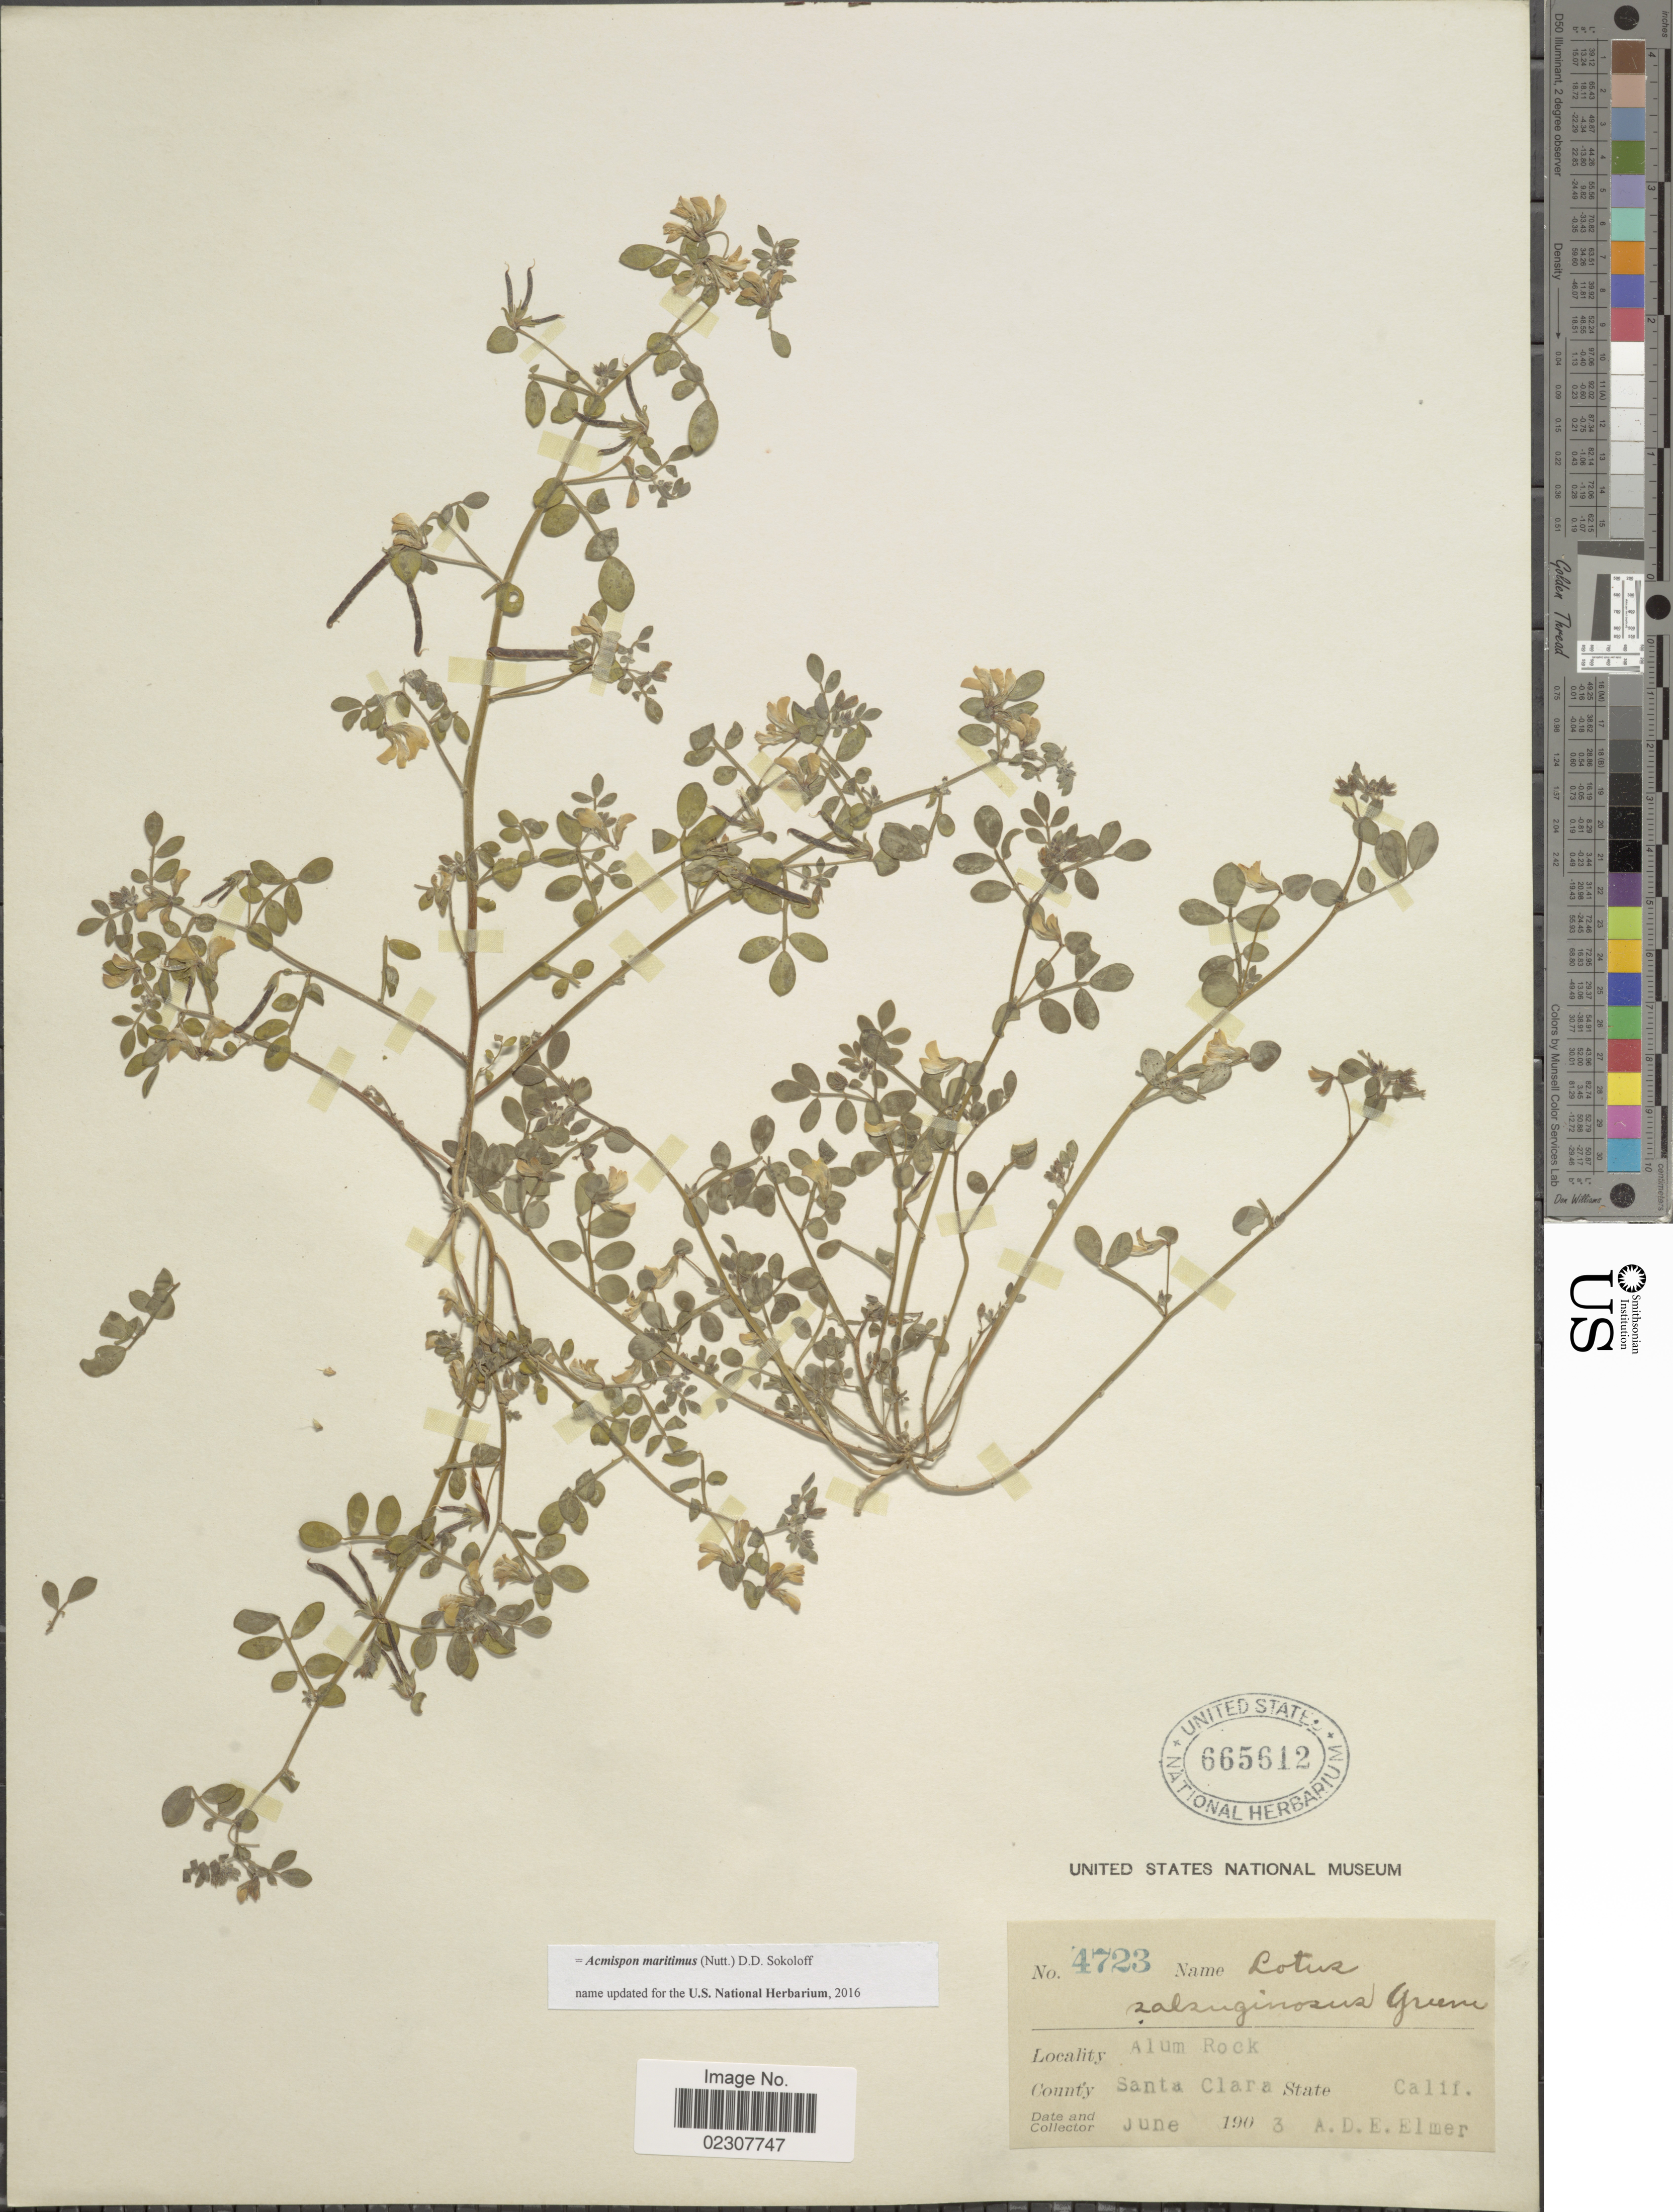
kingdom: Plantae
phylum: Tracheophyta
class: Magnoliopsida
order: Fabales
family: Fabaceae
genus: Acmispon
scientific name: Acmispon maritimus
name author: (Nutt.) D.D. Sokoloff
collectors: A. D. E. Elmer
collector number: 4723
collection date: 1903-06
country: United States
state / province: California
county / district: Santa Clara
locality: Alum Rock, Santa Clara County.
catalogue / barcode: US 665612